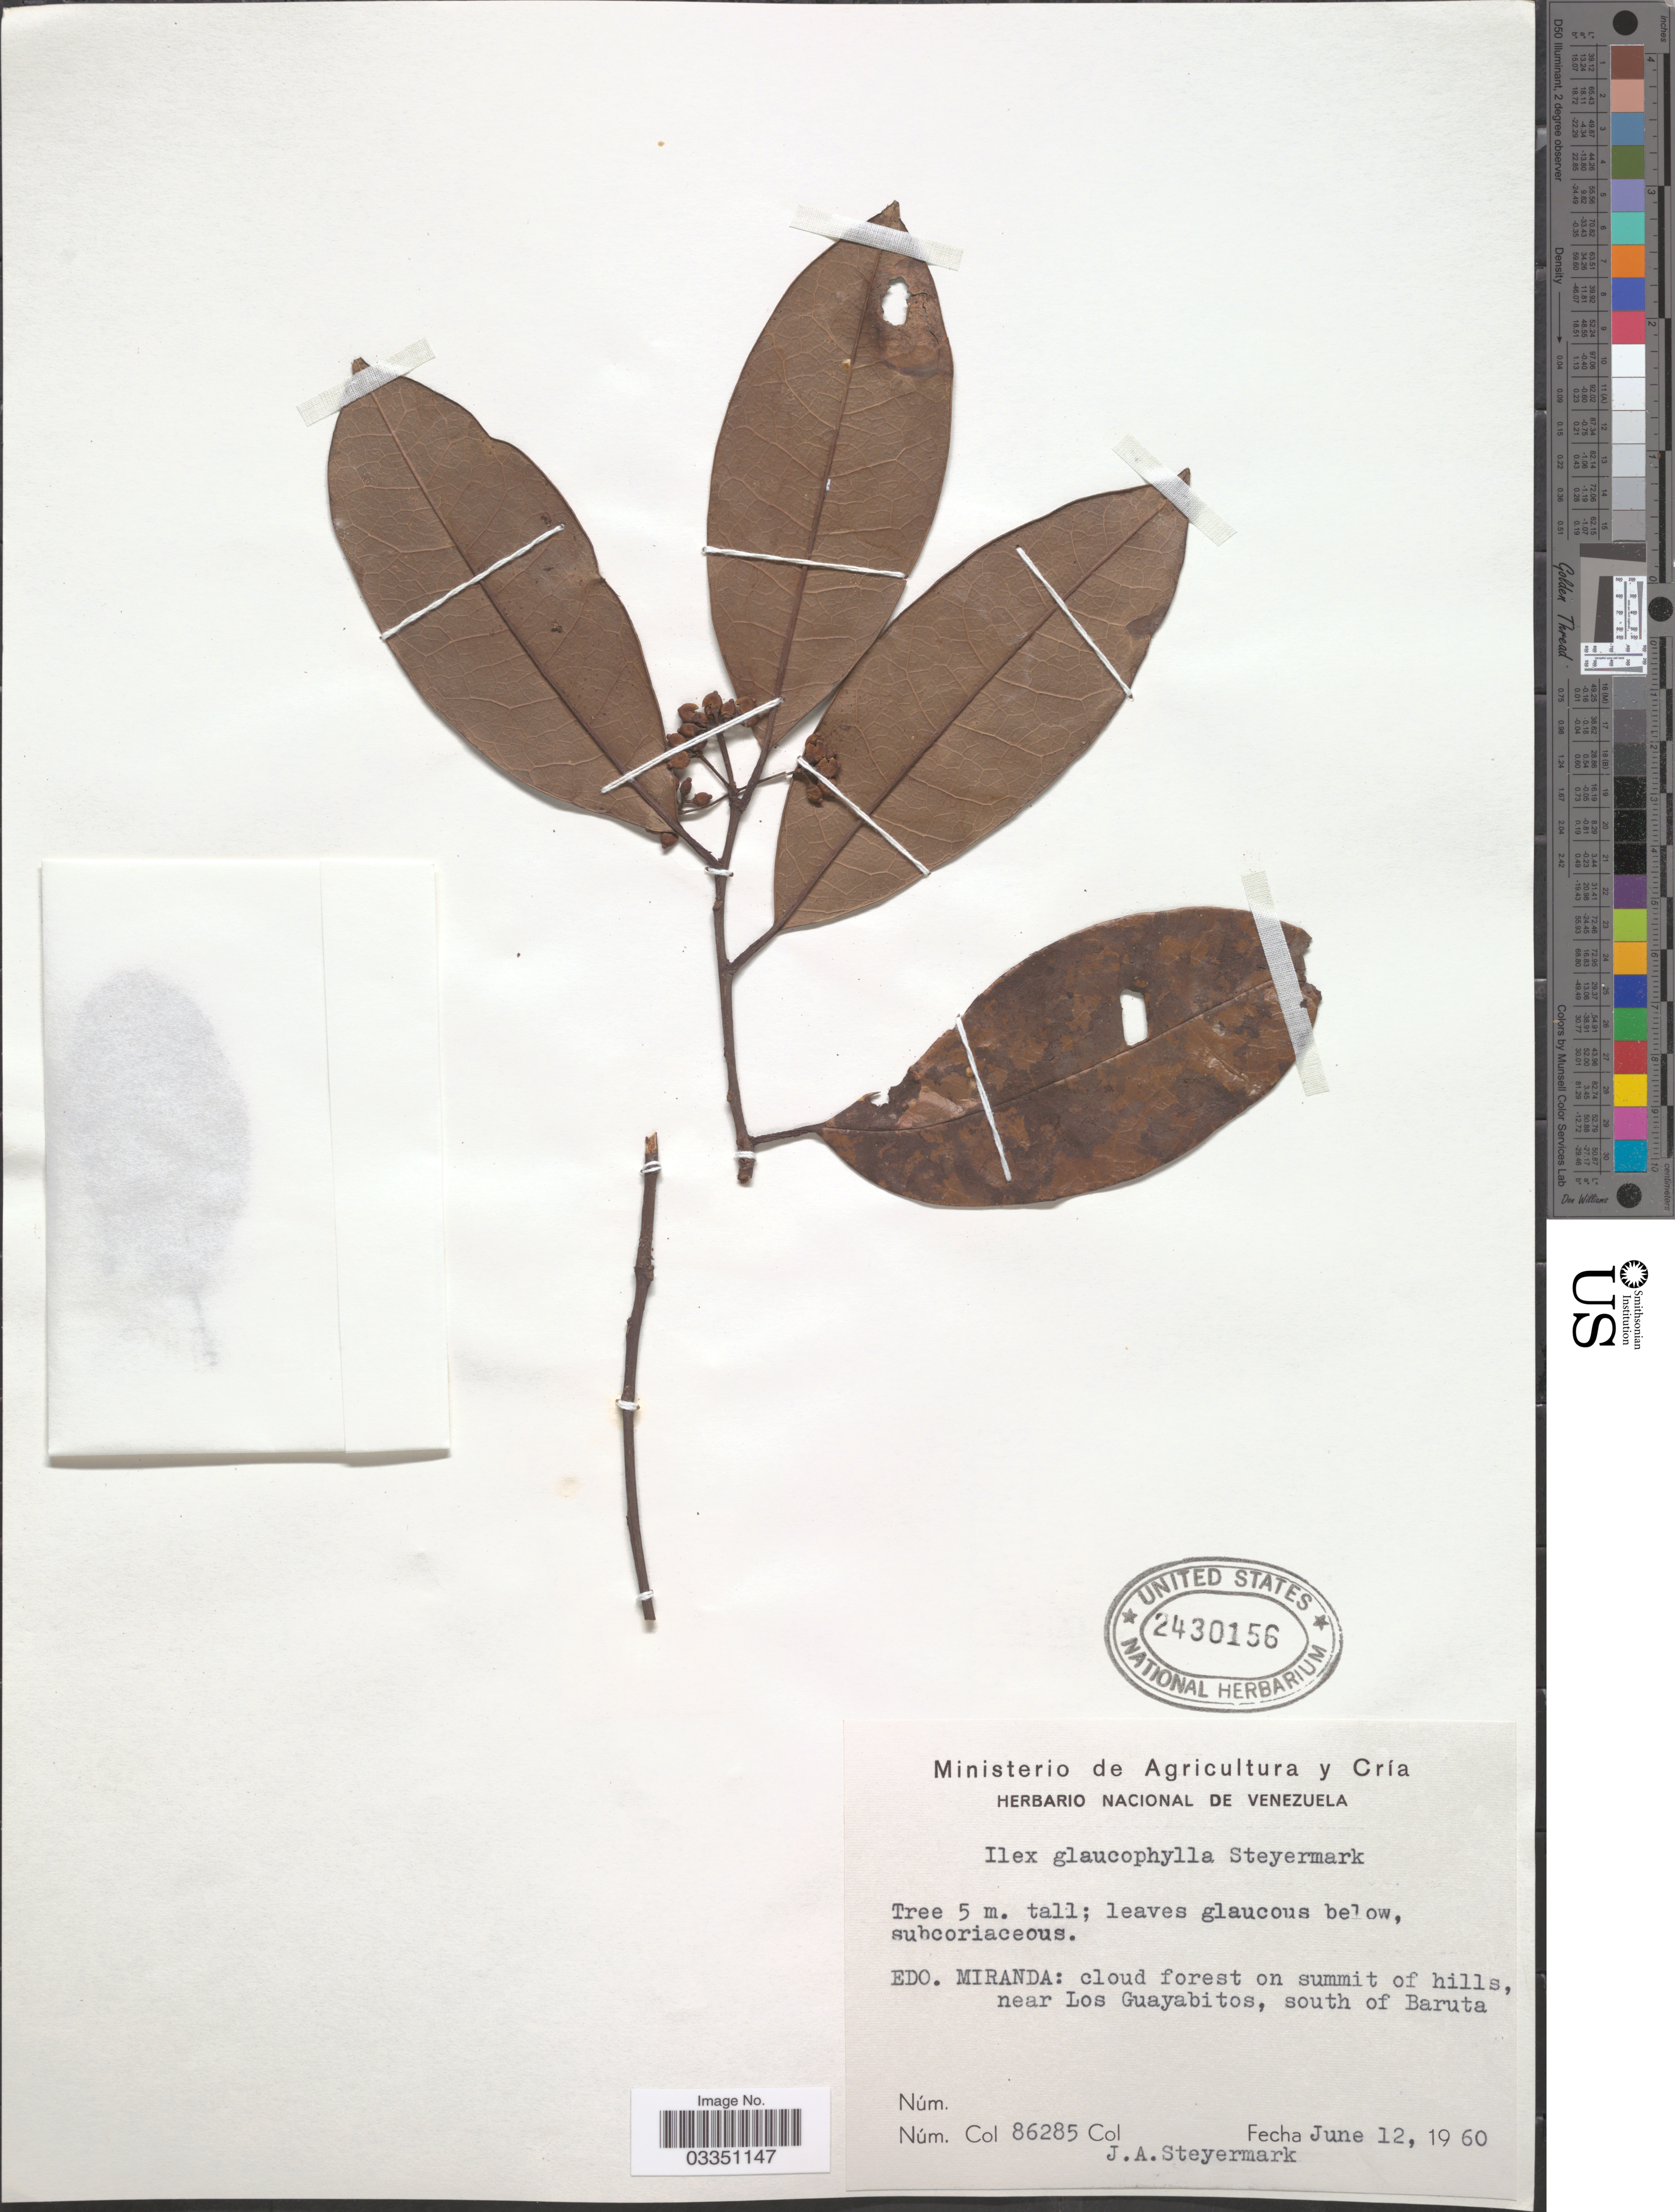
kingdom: Plantae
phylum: Tracheophyta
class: Magnoliopsida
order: Aquifoliales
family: Aquifoliaceae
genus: Ilex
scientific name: Ilex glaucophylla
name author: Steyerm.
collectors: J. Steyermark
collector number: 86285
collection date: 1960-06-12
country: Venezuela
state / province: Miranda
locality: Cloud forest on summit of hills, near Los Guayabitos, south of Baruta.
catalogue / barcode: US 2430156